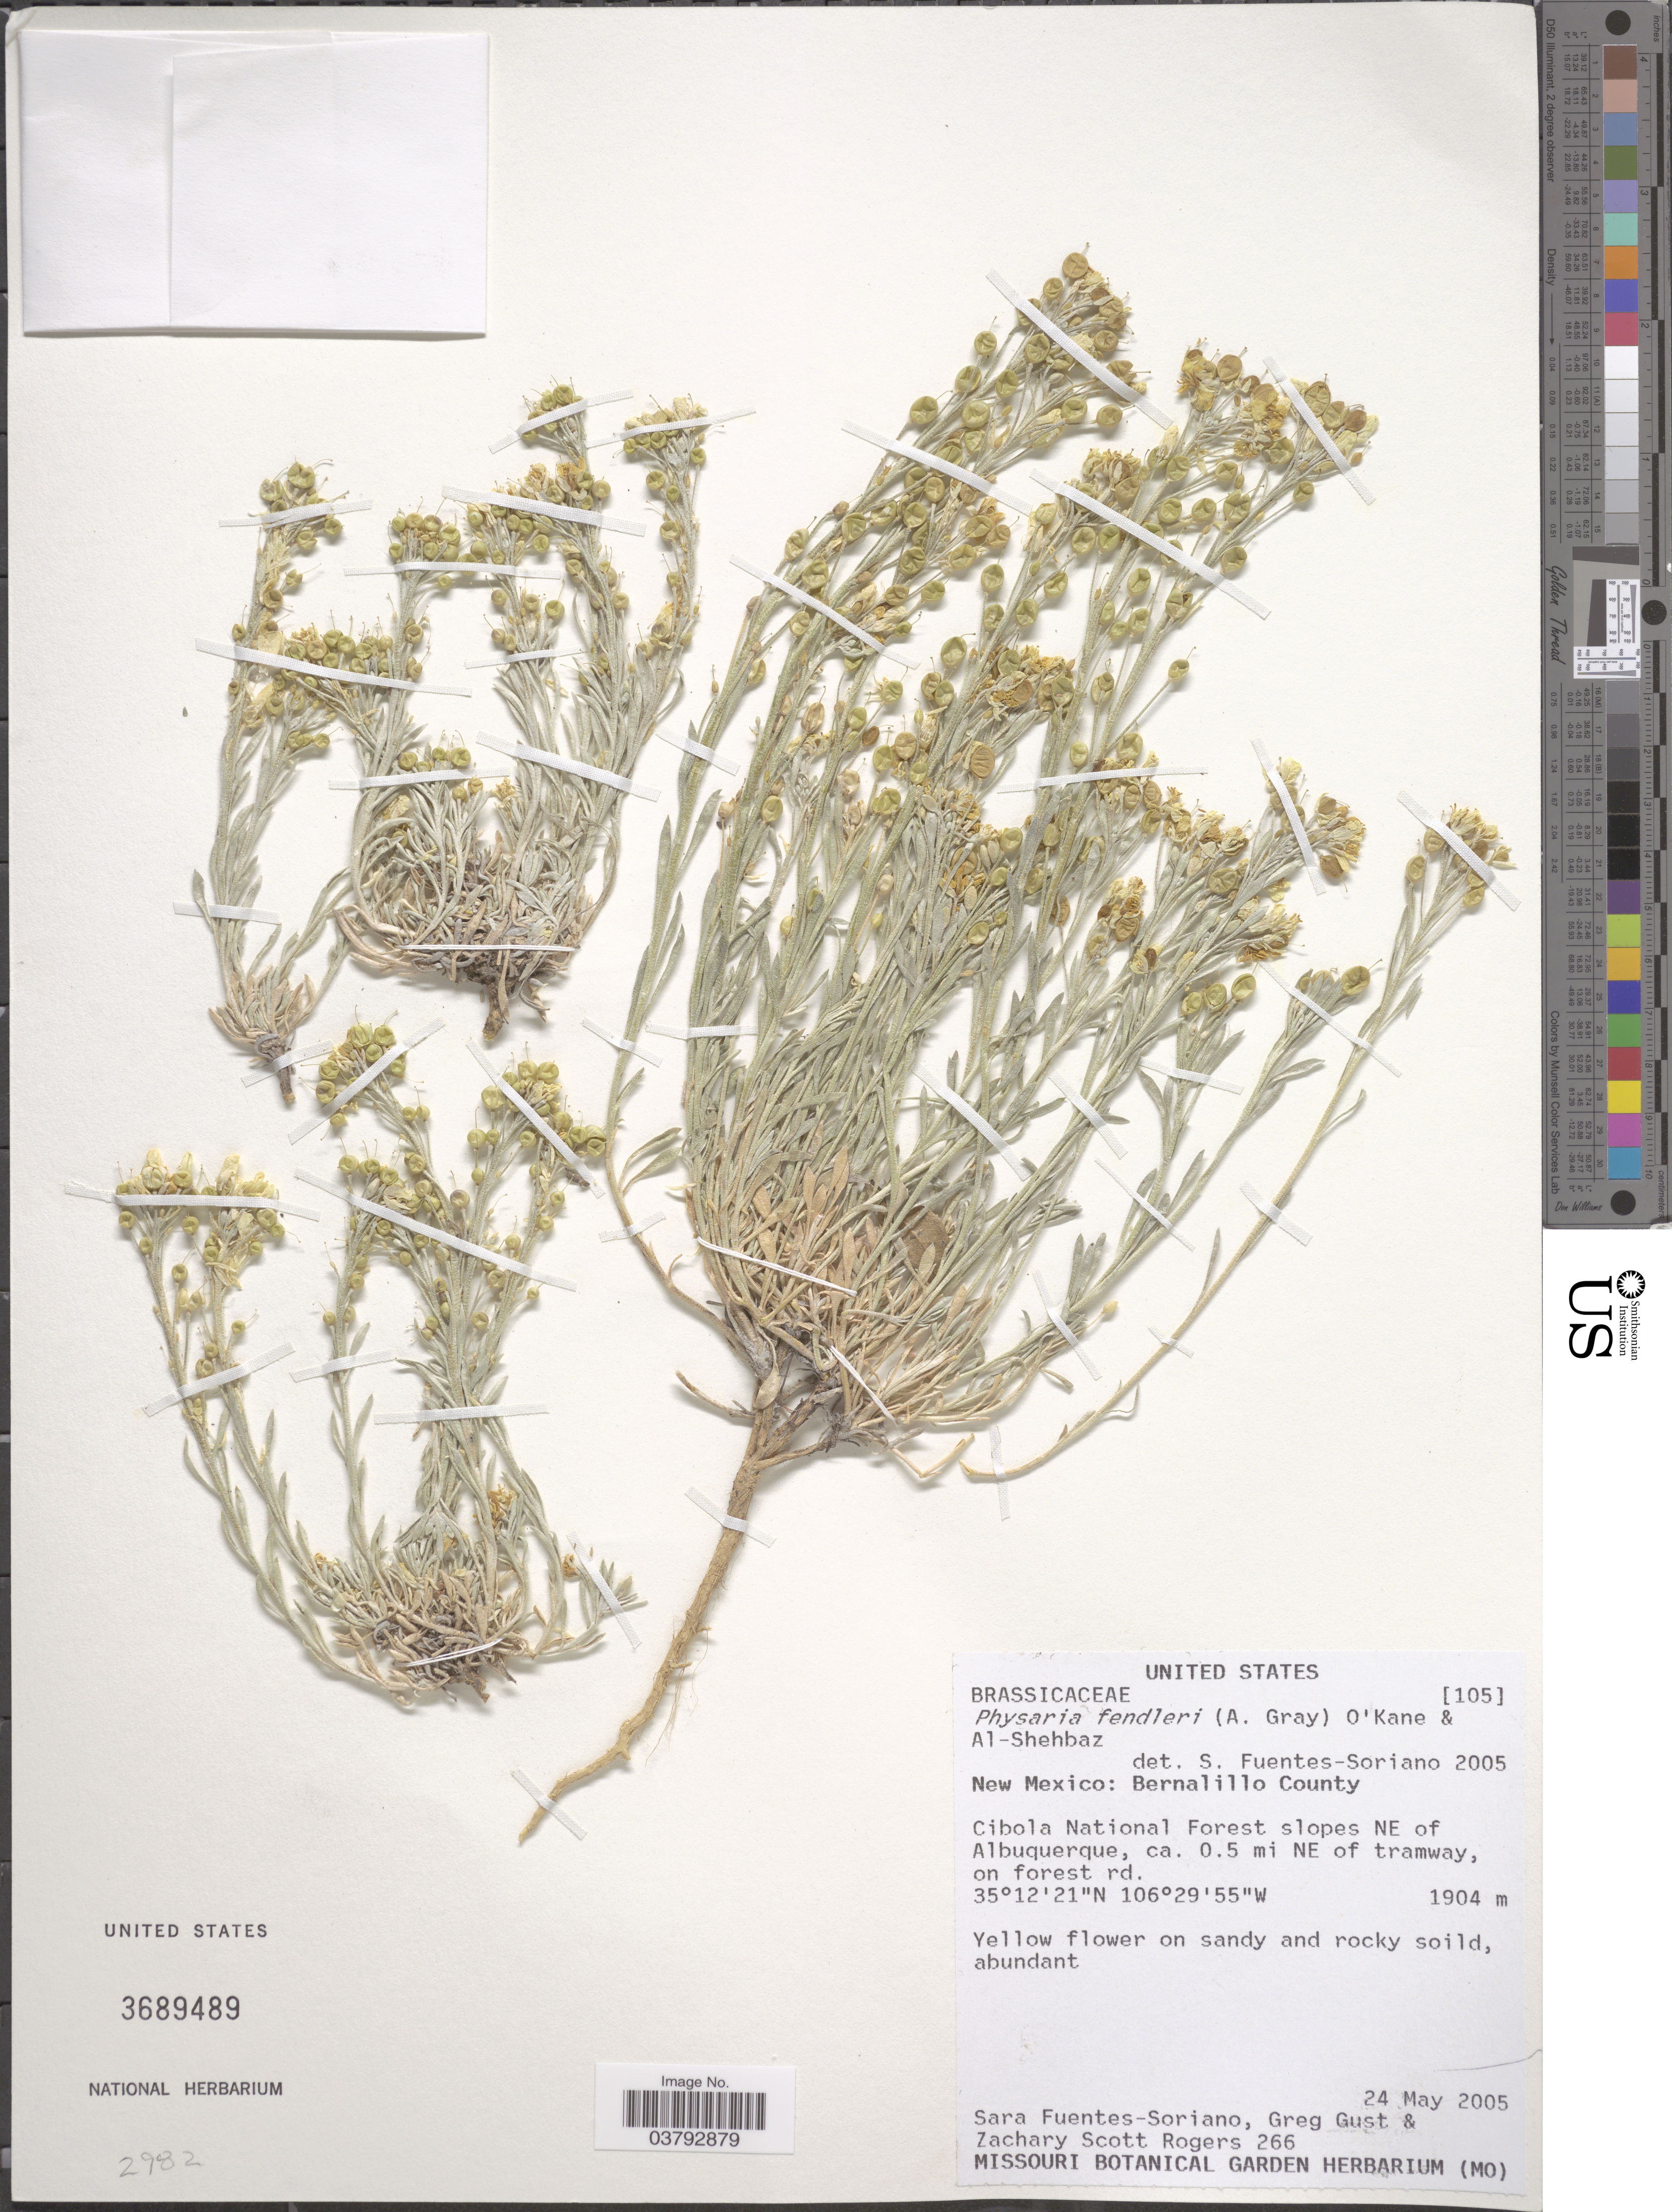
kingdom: Plantae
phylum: Tracheophyta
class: Magnoliopsida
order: Brassicales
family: Brassicaceae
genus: Physaria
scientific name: Physaria fendleri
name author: (A. Gray) O'Kane & Al-Shehbaz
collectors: S. Fuentes-Soriano, G. Gust & Z. S. Rogers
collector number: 266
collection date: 2005-05-24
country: United States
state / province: New Mexico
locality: Bernalillo County. Cibola National Forest slopes NE of Albuquerque, ca. 0.5 mi NE of tramway, on forest rd.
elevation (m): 1904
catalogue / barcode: US 3689489